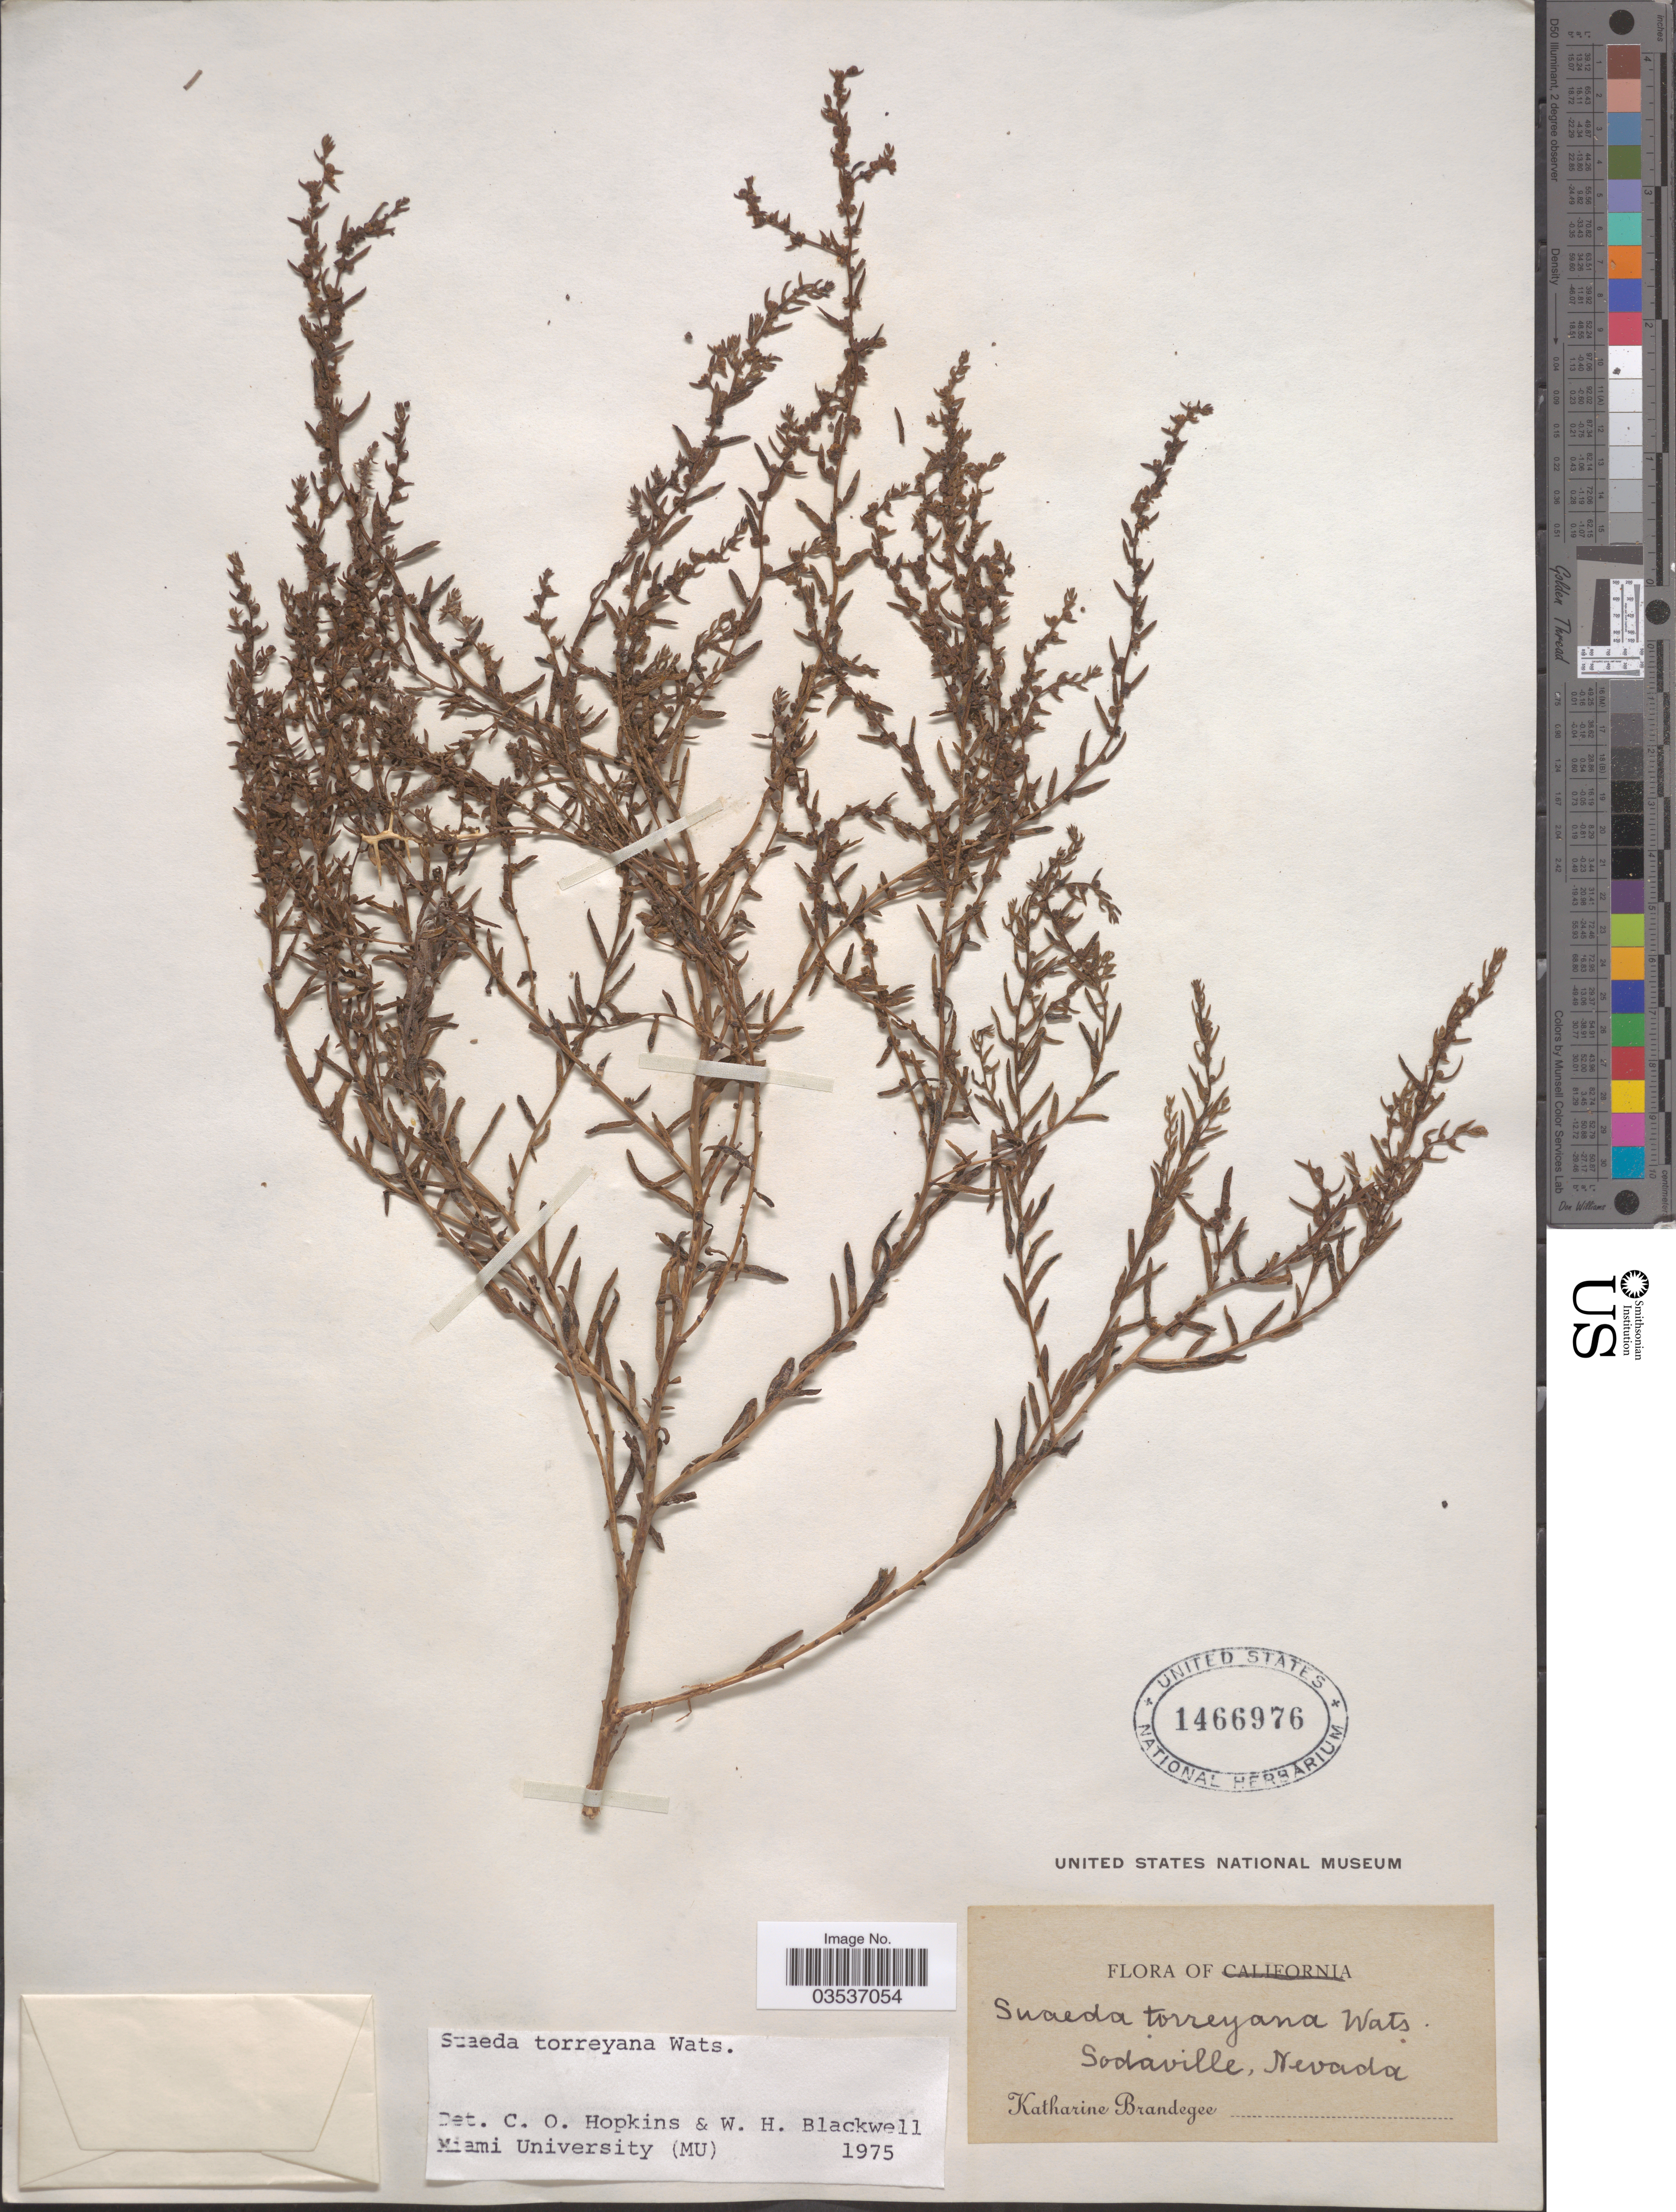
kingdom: Plantae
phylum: Tracheophyta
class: Magnoliopsida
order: Caryophyllales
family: Amaranthaceae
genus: Suaeda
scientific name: Suaeda torreyana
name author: S. Watson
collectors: M. K. Brandegee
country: United States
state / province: Nevada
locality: Sodaville.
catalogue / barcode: US 1466976